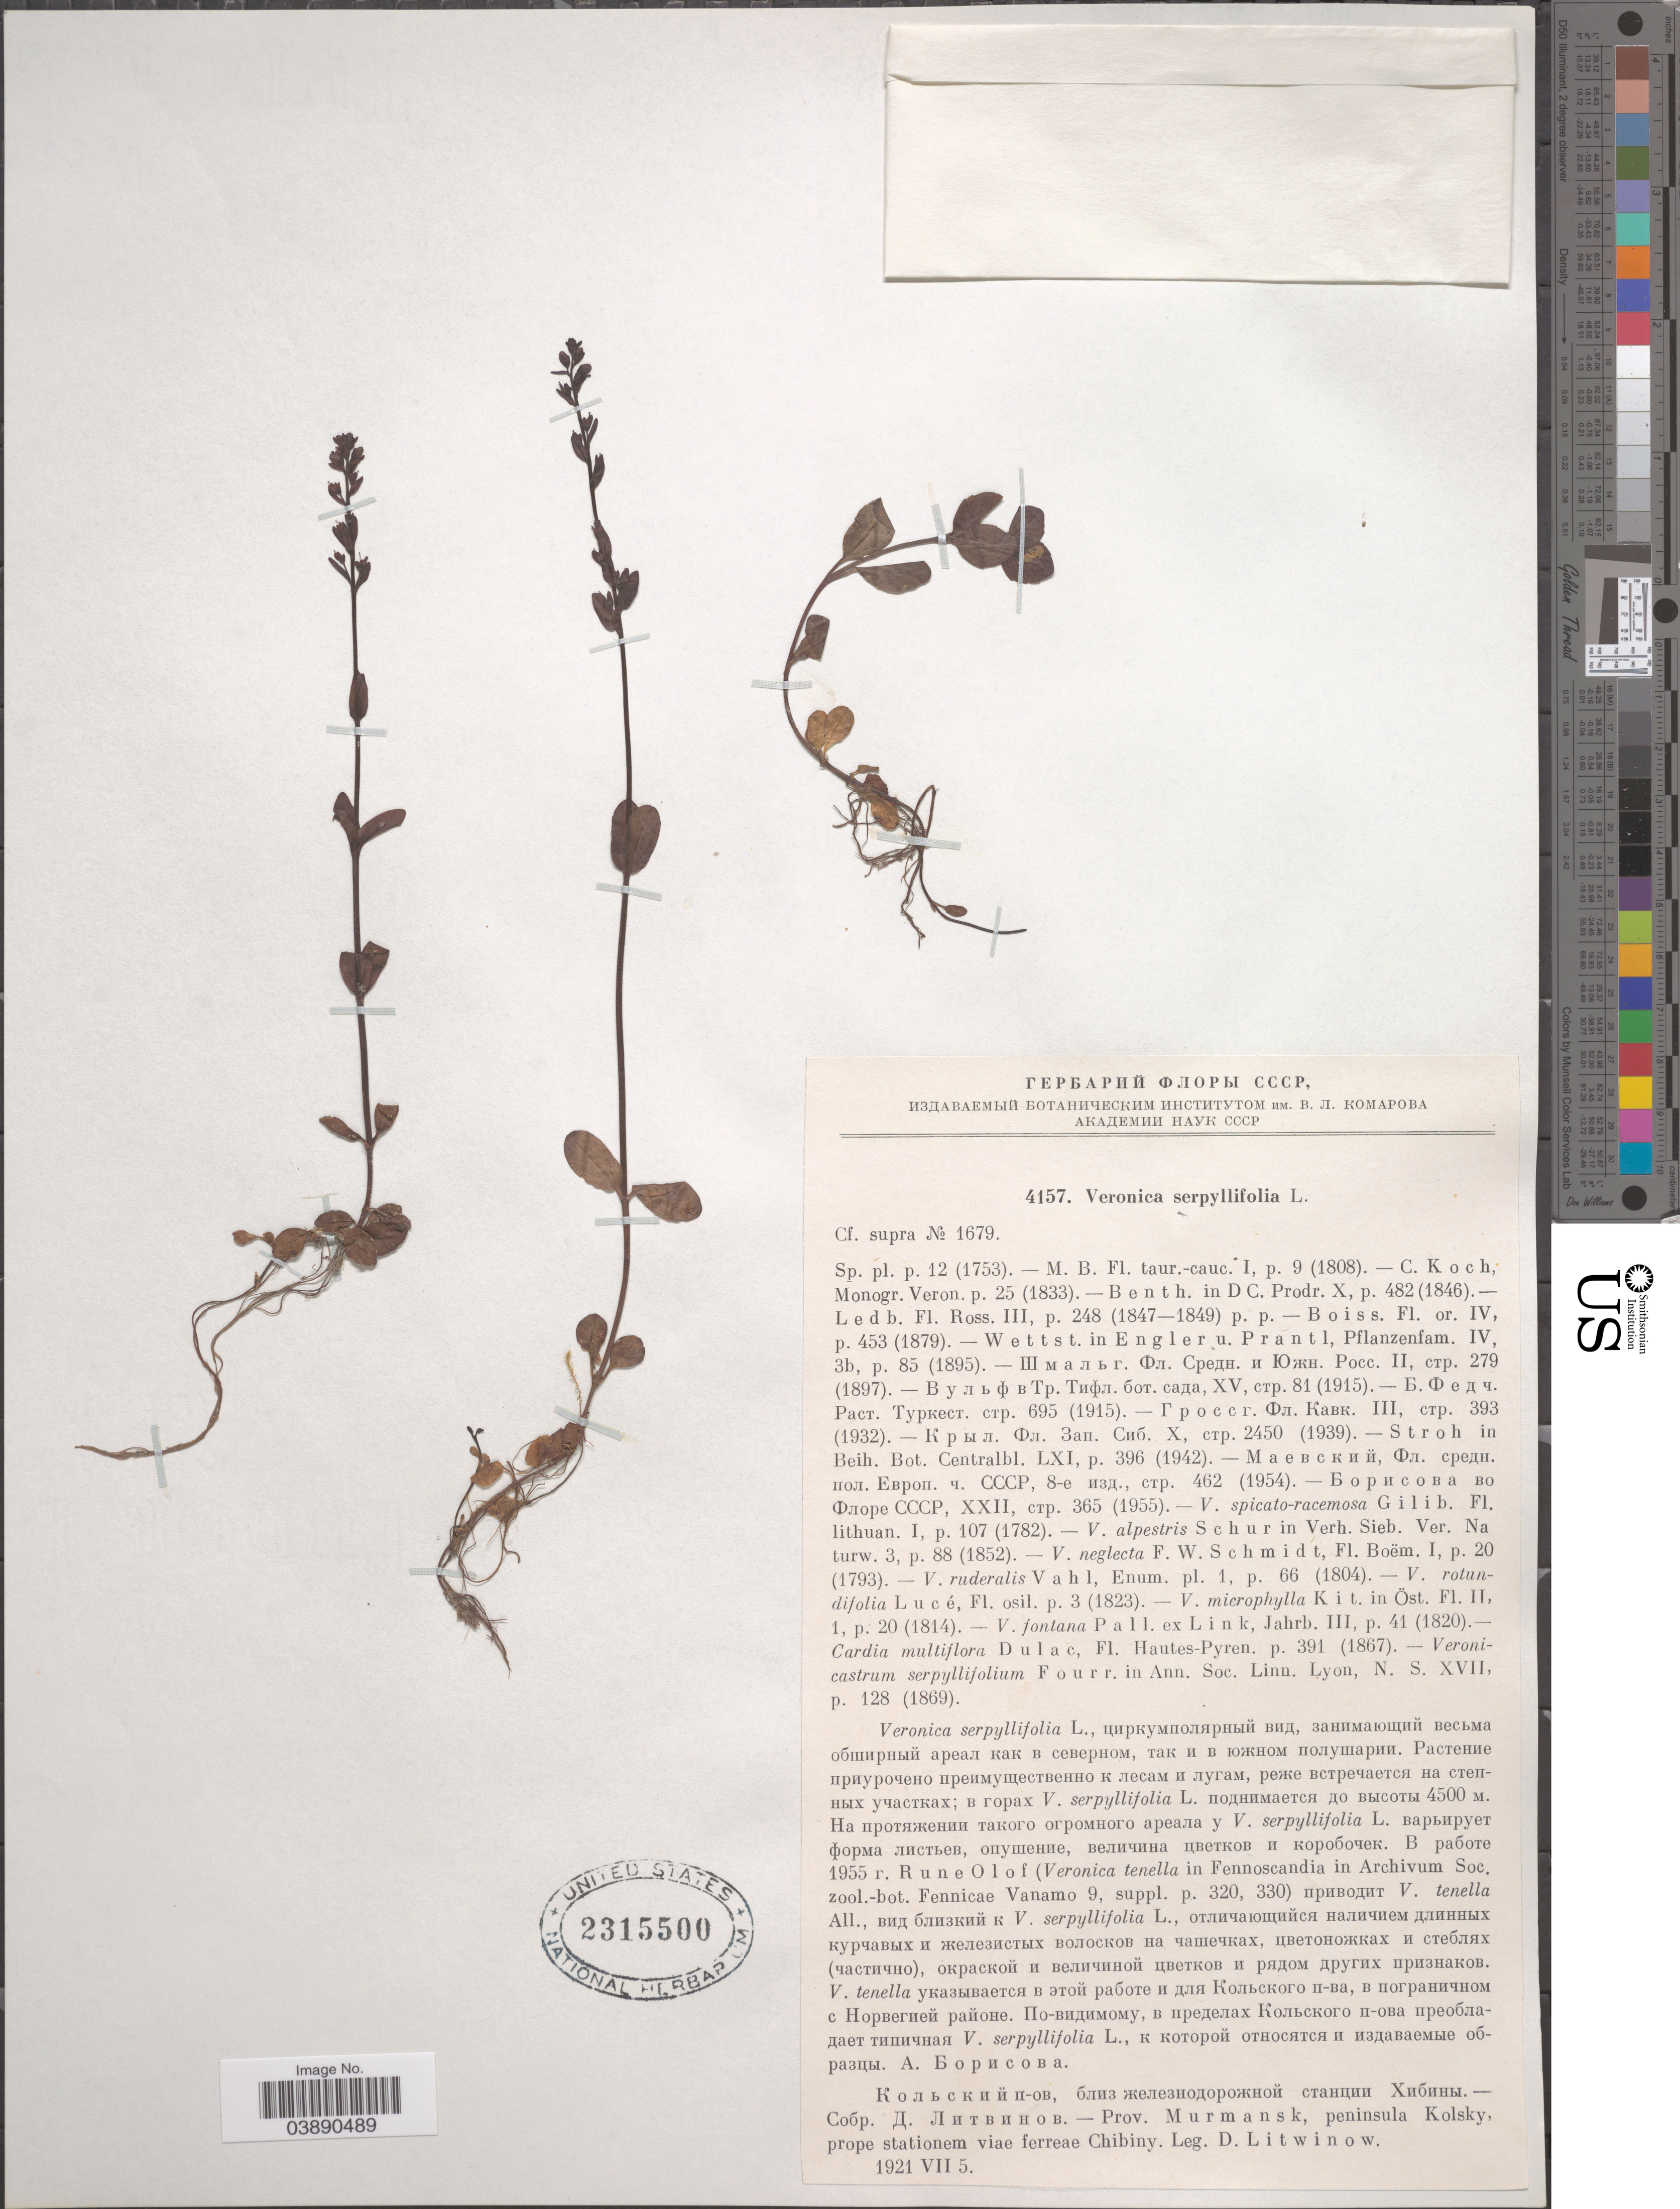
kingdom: Plantae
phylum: Tracheophyta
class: Magnoliopsida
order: Lamiales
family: Plantaginaceae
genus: Veronica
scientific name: Veronica serpyllifolia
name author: L.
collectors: D. Litwinow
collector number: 4157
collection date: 1921-07-05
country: Russian Federation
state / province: Murmansk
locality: Prov. Murmansk, peninsula Kolsky, prope stationem viae ferreae Chibiny.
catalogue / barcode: US 2315500